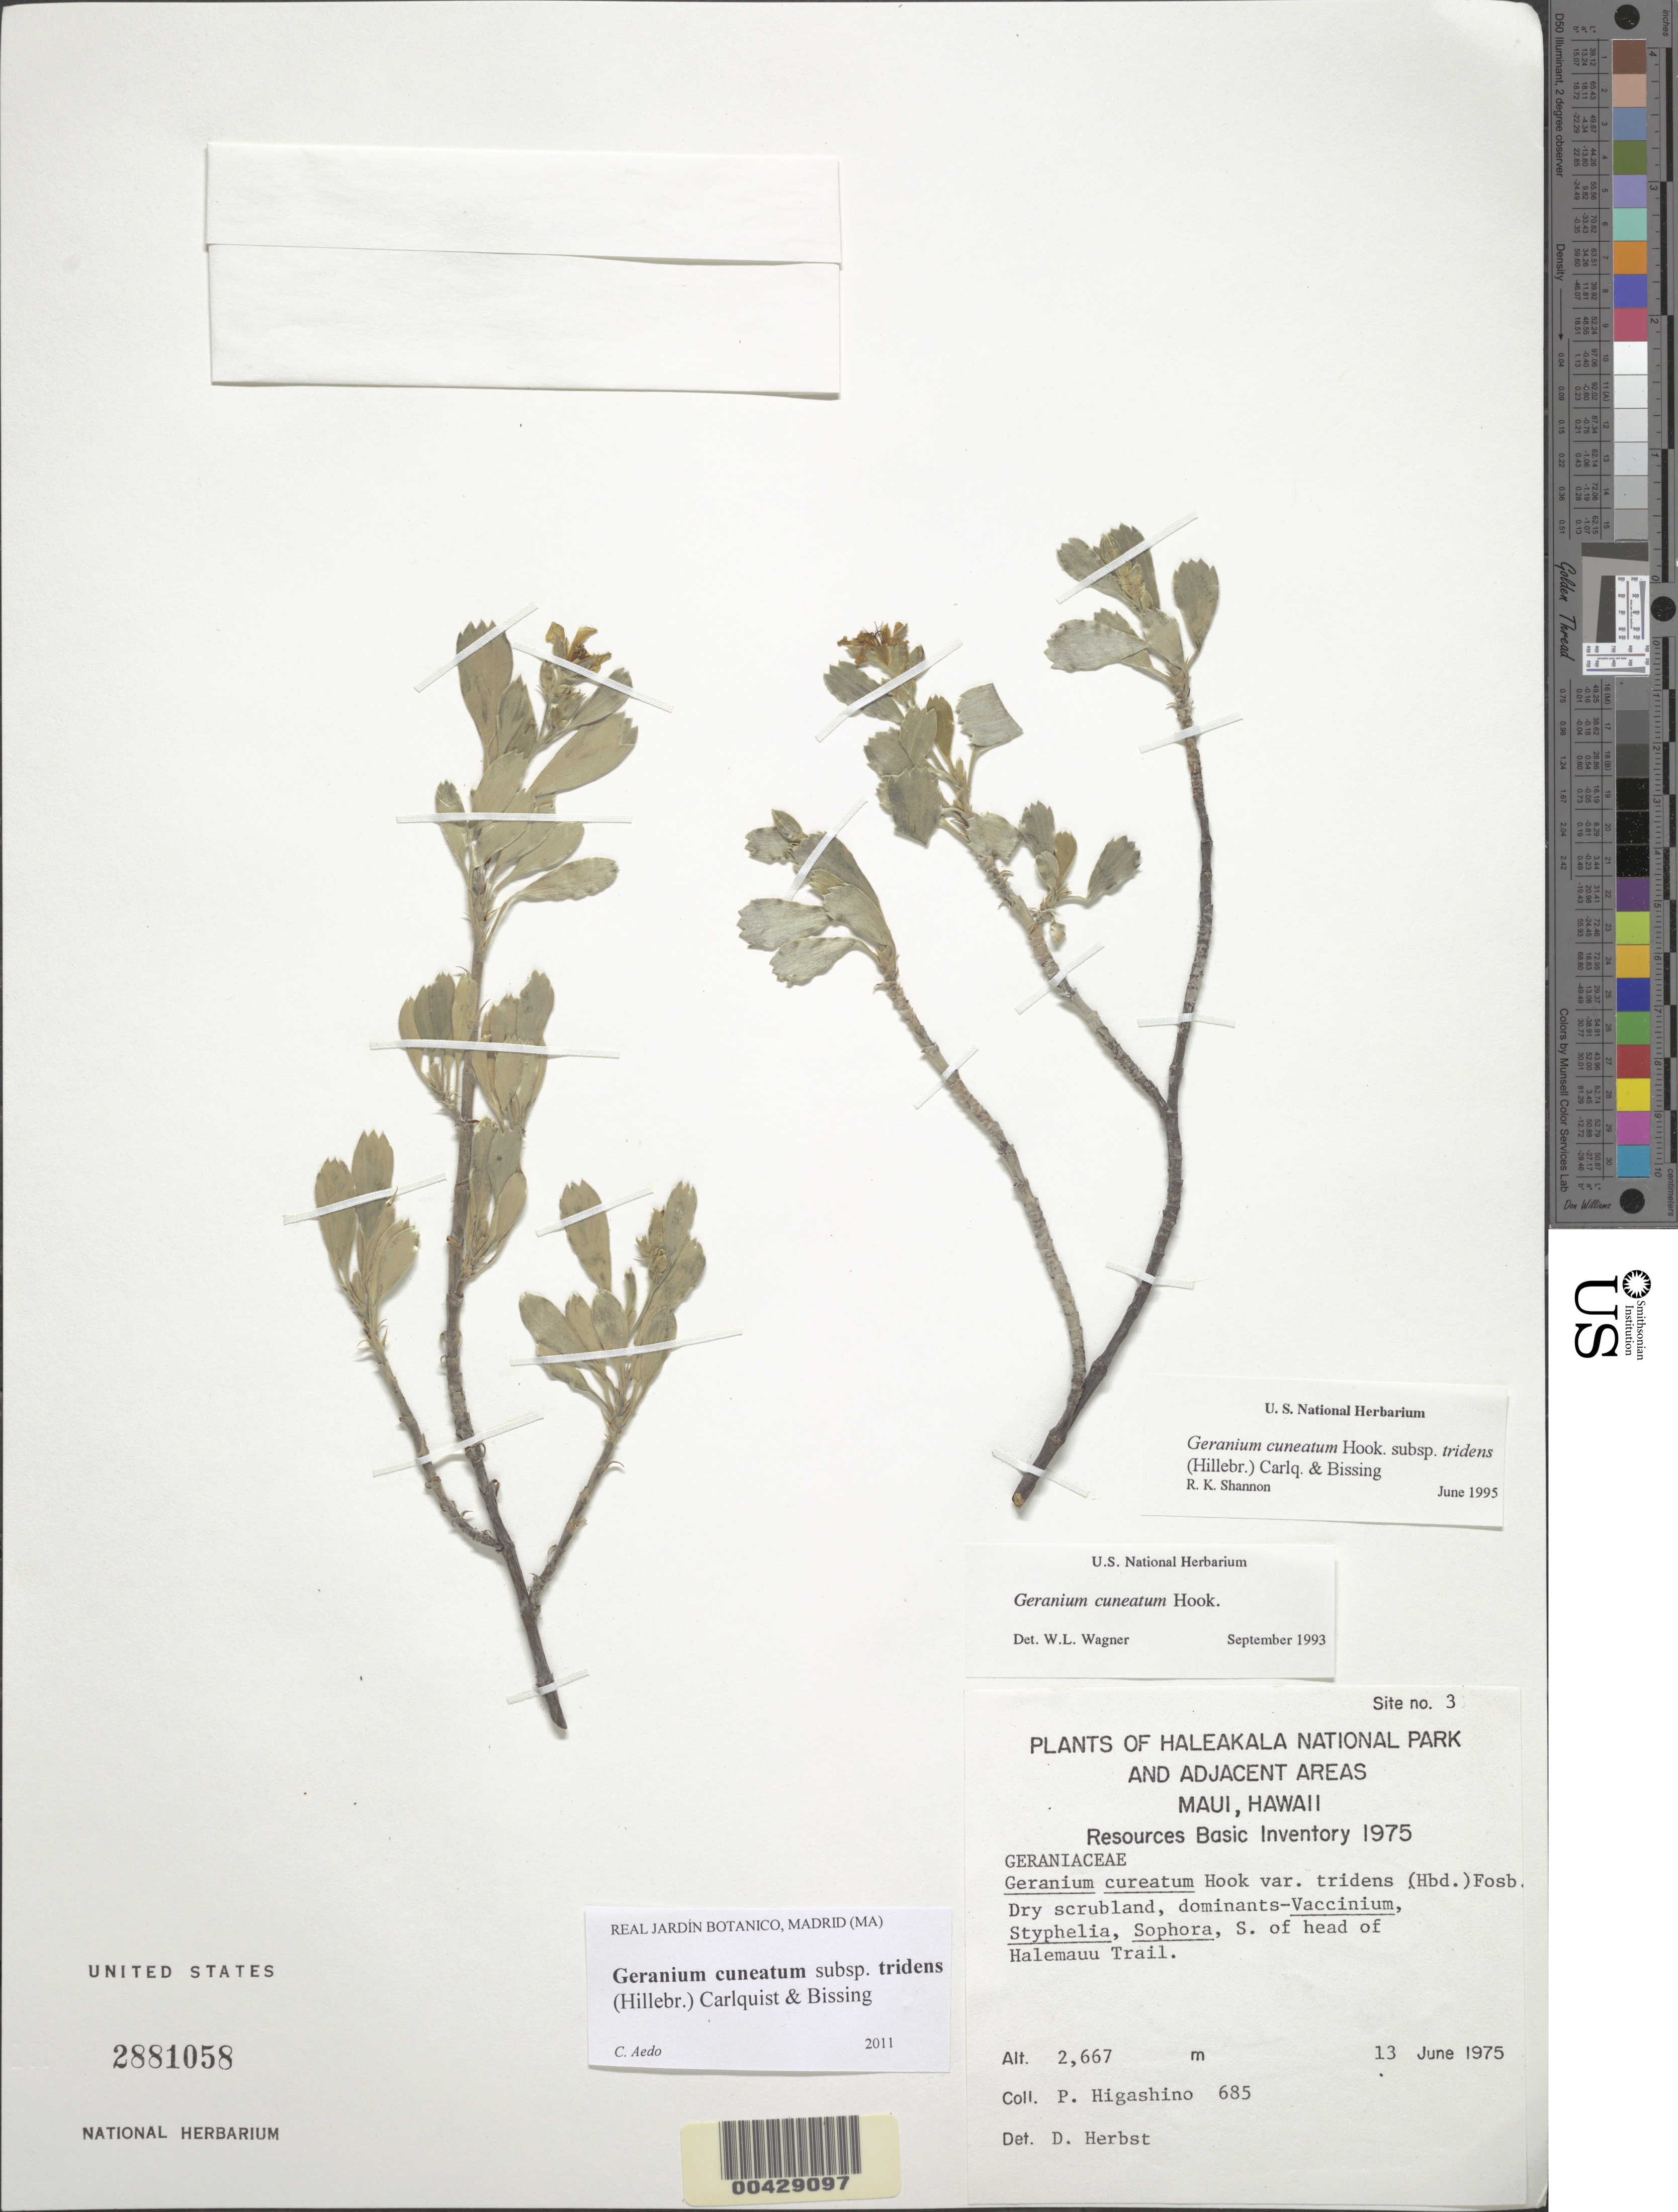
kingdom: Plantae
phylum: Tracheophyta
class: Magnoliopsida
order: Geraniales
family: Geraniaceae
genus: Geranium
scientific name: Geranium cuneatum subsp. tridens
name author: (Hillebr.) Carlquist & Bissing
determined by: Aedo, C.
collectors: P. Higashino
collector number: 2667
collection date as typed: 13 Jun 1975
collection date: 1975-06-13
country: United States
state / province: Hawaii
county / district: Maui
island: Maui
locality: S of head of Halemauu Trail, Haleakala National Park and Adjacent Areas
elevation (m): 2667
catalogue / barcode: US 2881058